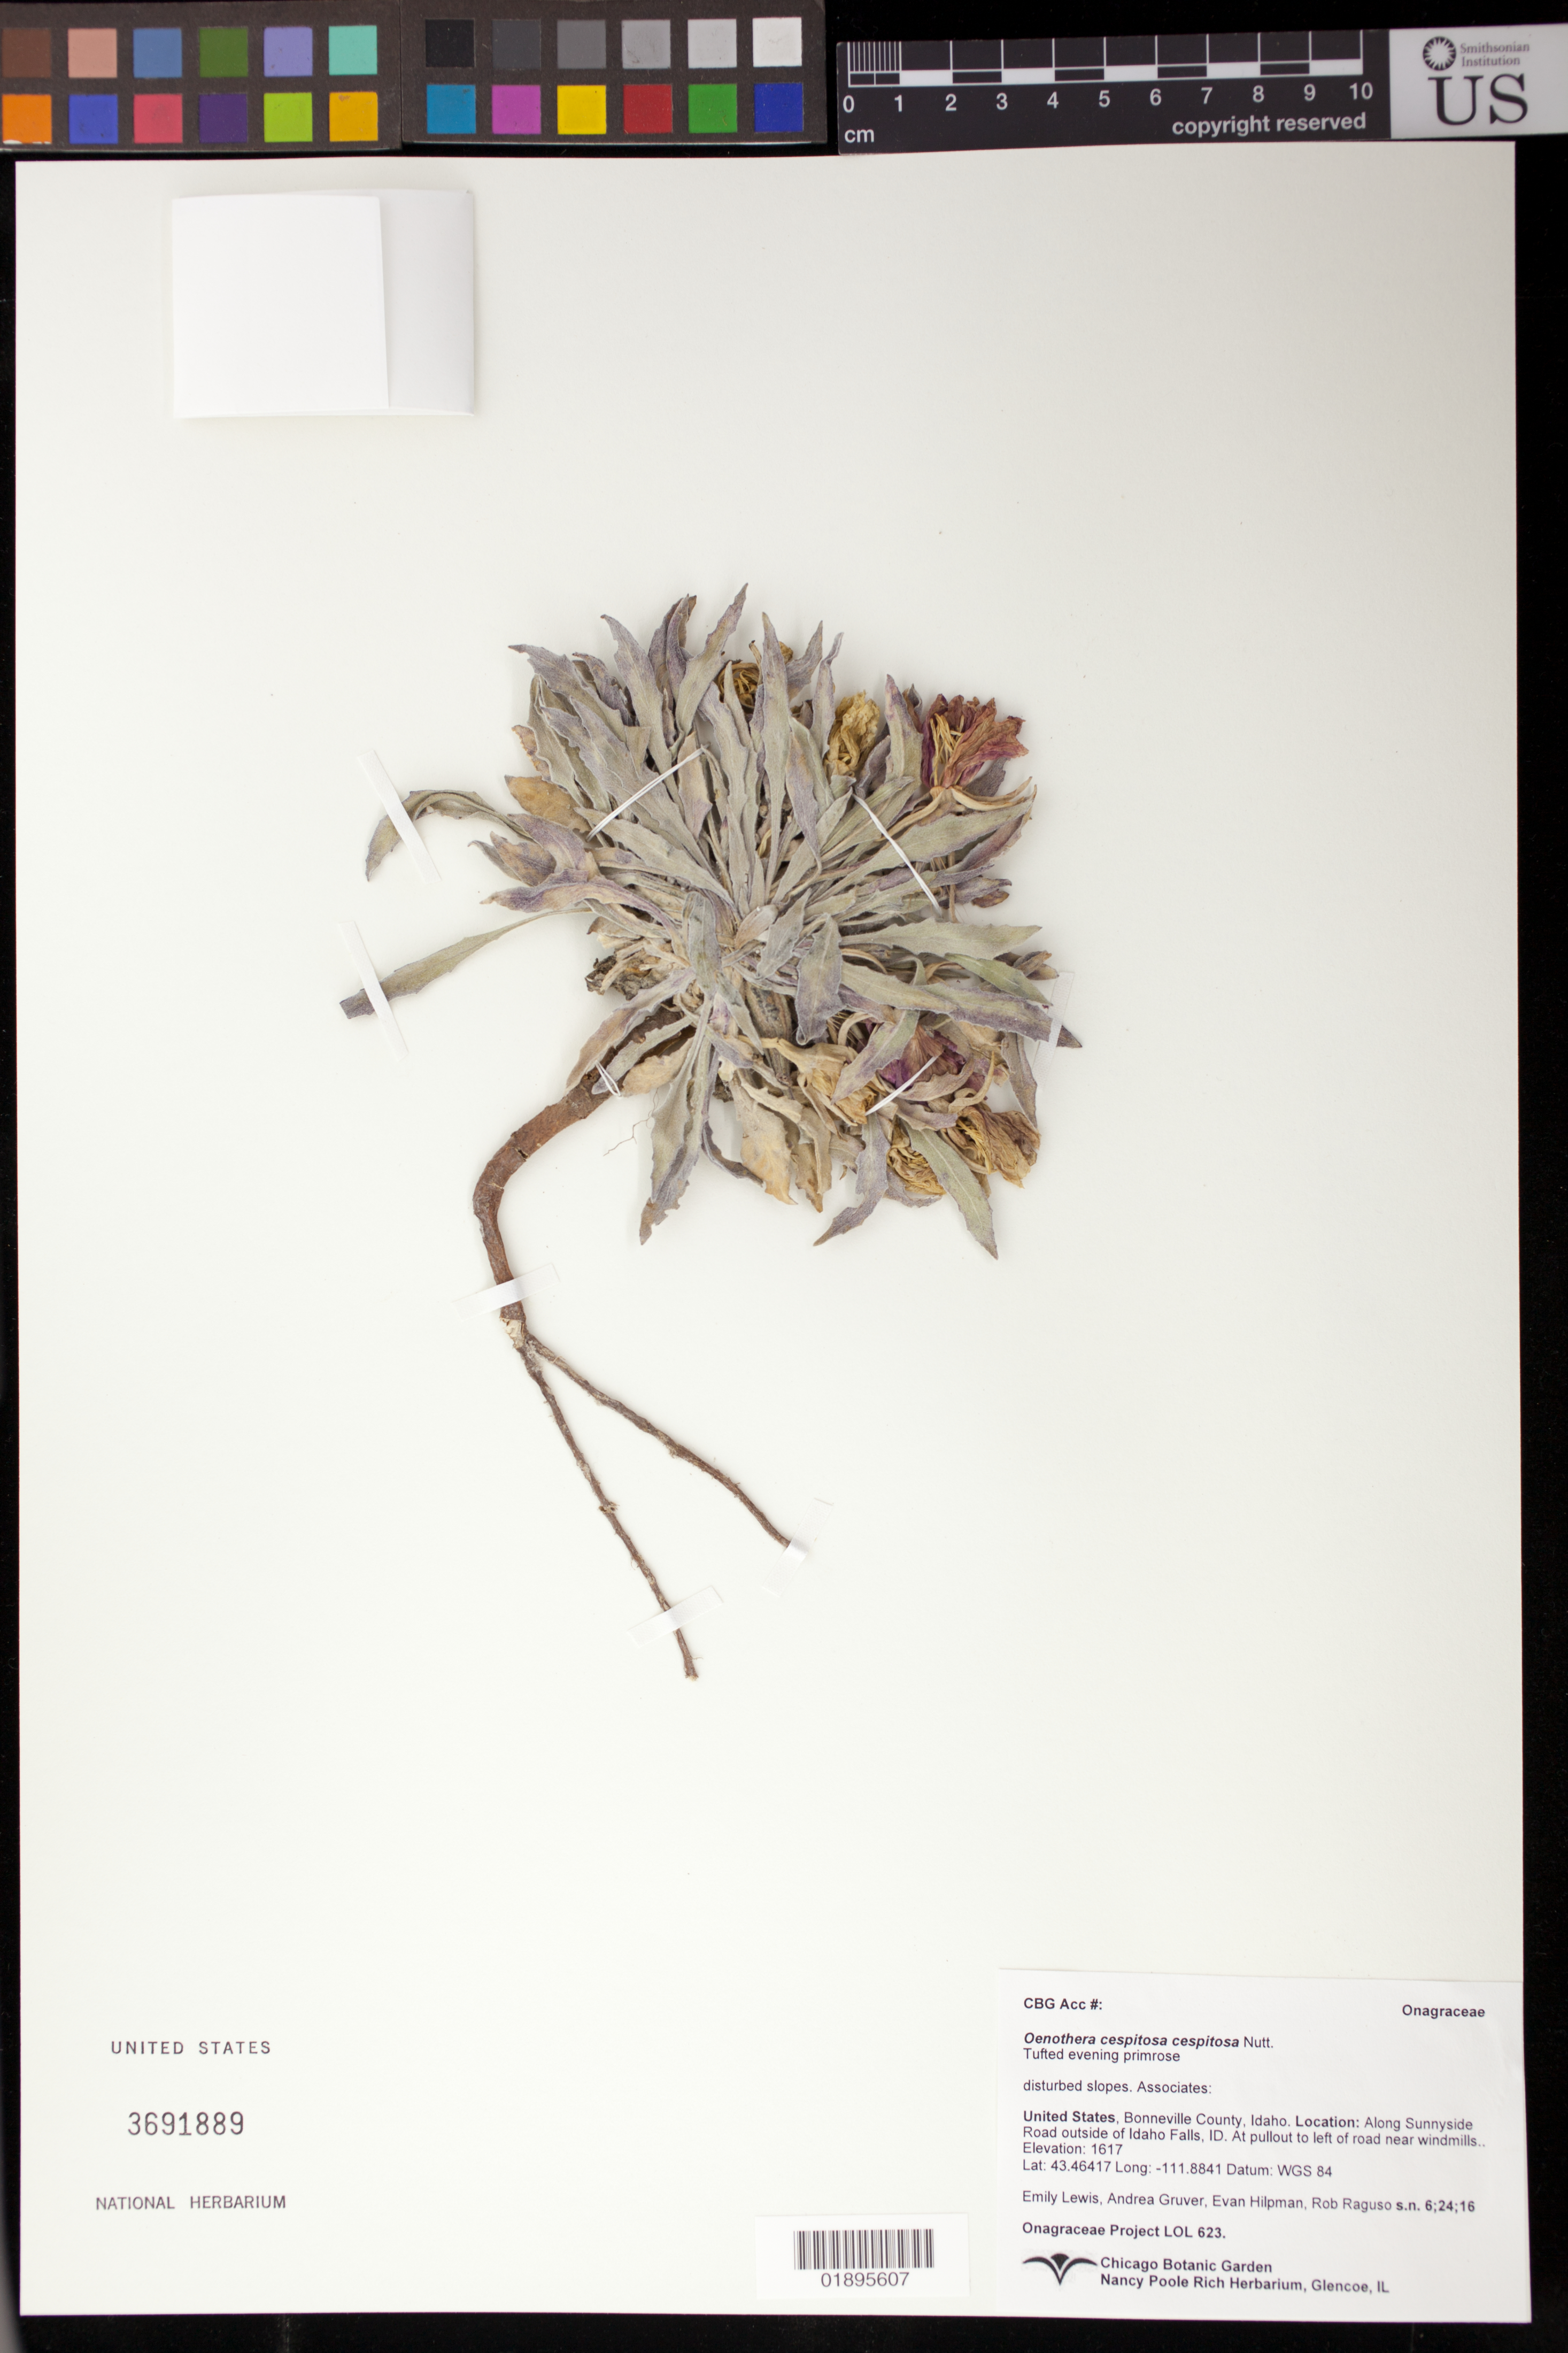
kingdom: Plantae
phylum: Tracheophyta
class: Magnoliopsida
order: Myrtales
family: Onagraceae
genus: Oenothera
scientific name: Oenothera cespitosa subsp. cespitosa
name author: Nutt.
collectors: E. Lewis, A. Gruver, E. Hilpman & R. Raguso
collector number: LOL 623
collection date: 2016-06-24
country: United States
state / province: Idaho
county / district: Bonneville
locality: Along Sunnyside Road outside of Idaho Falls, ID. At pullout to left of road near windmills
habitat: disturbed slopes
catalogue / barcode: US 3691889